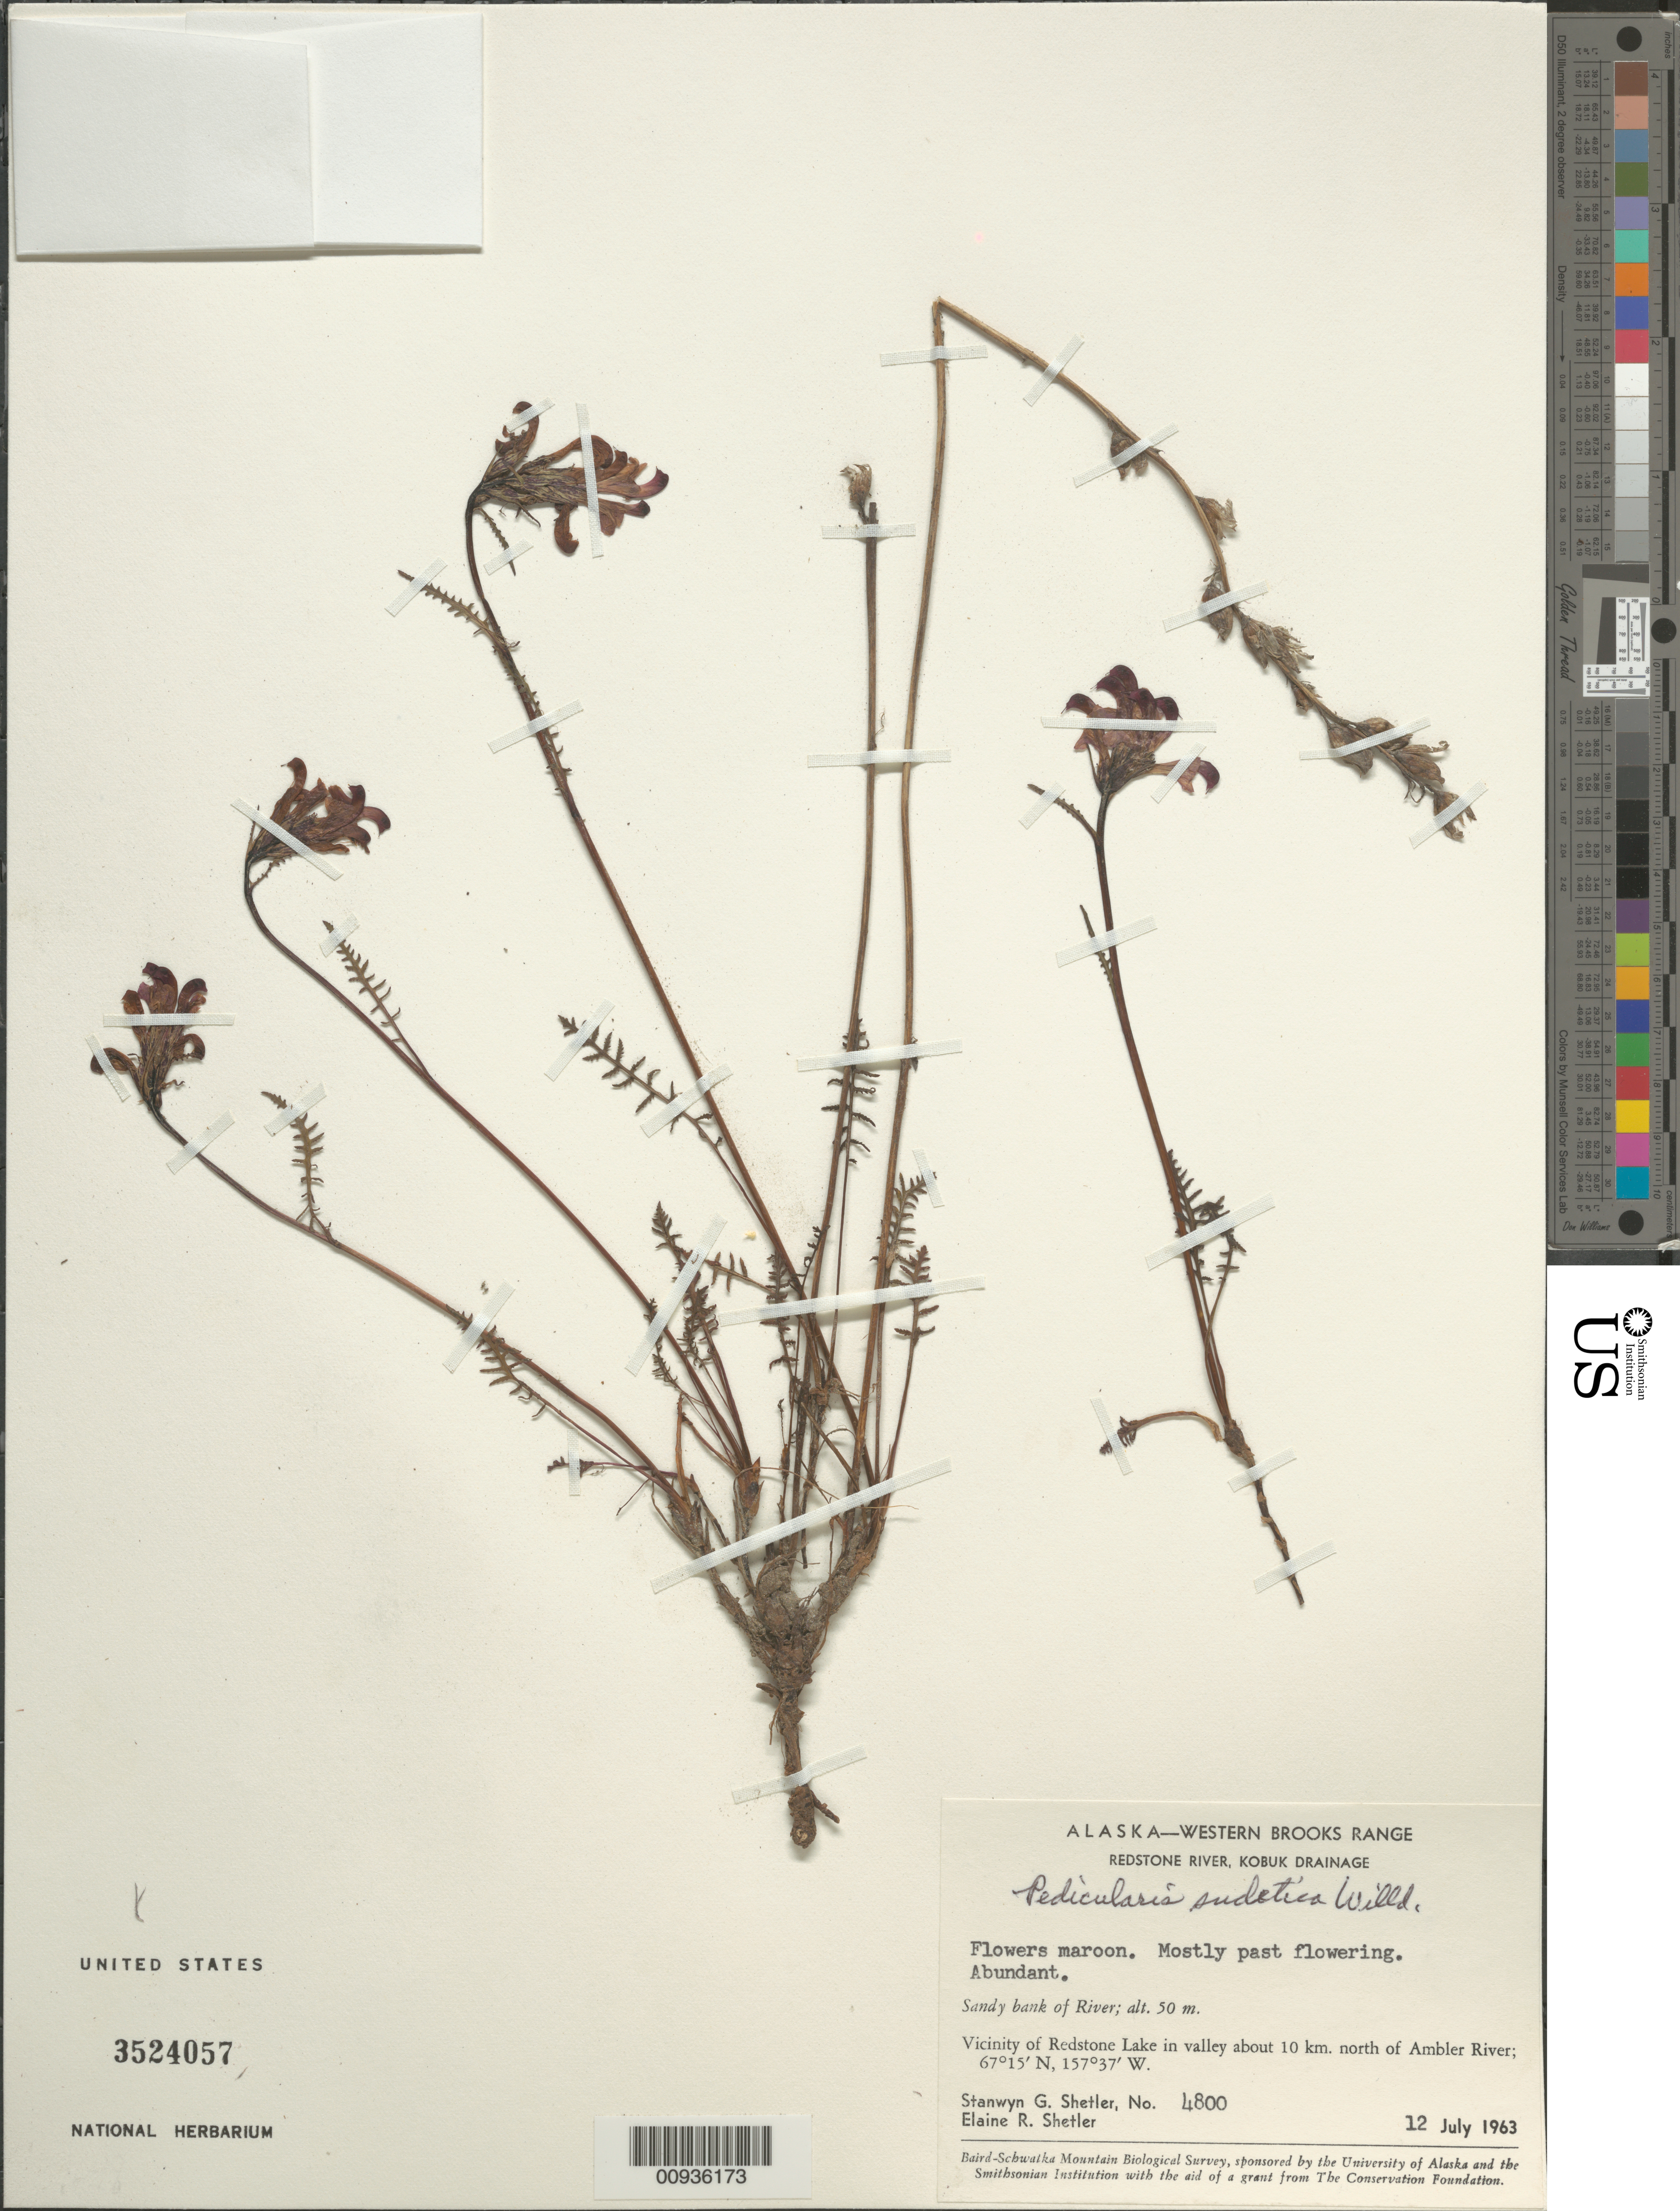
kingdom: Plantae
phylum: Tracheophyta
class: Magnoliopsida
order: Lamiales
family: Orobanchaceae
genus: Pedicularis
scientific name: Pedicularis sudetica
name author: Willd.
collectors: S. Shetler & E. R. Shetler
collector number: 4800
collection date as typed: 12 Jul 1963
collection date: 1963-07-12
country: United States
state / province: Alaska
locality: Vicinity of Redstone Lake in valley about 10 km. north of Ambler River. Western Brooks Range, Redstone River, Kobuk Drainage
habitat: Sandy bank of River.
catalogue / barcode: US 3524057